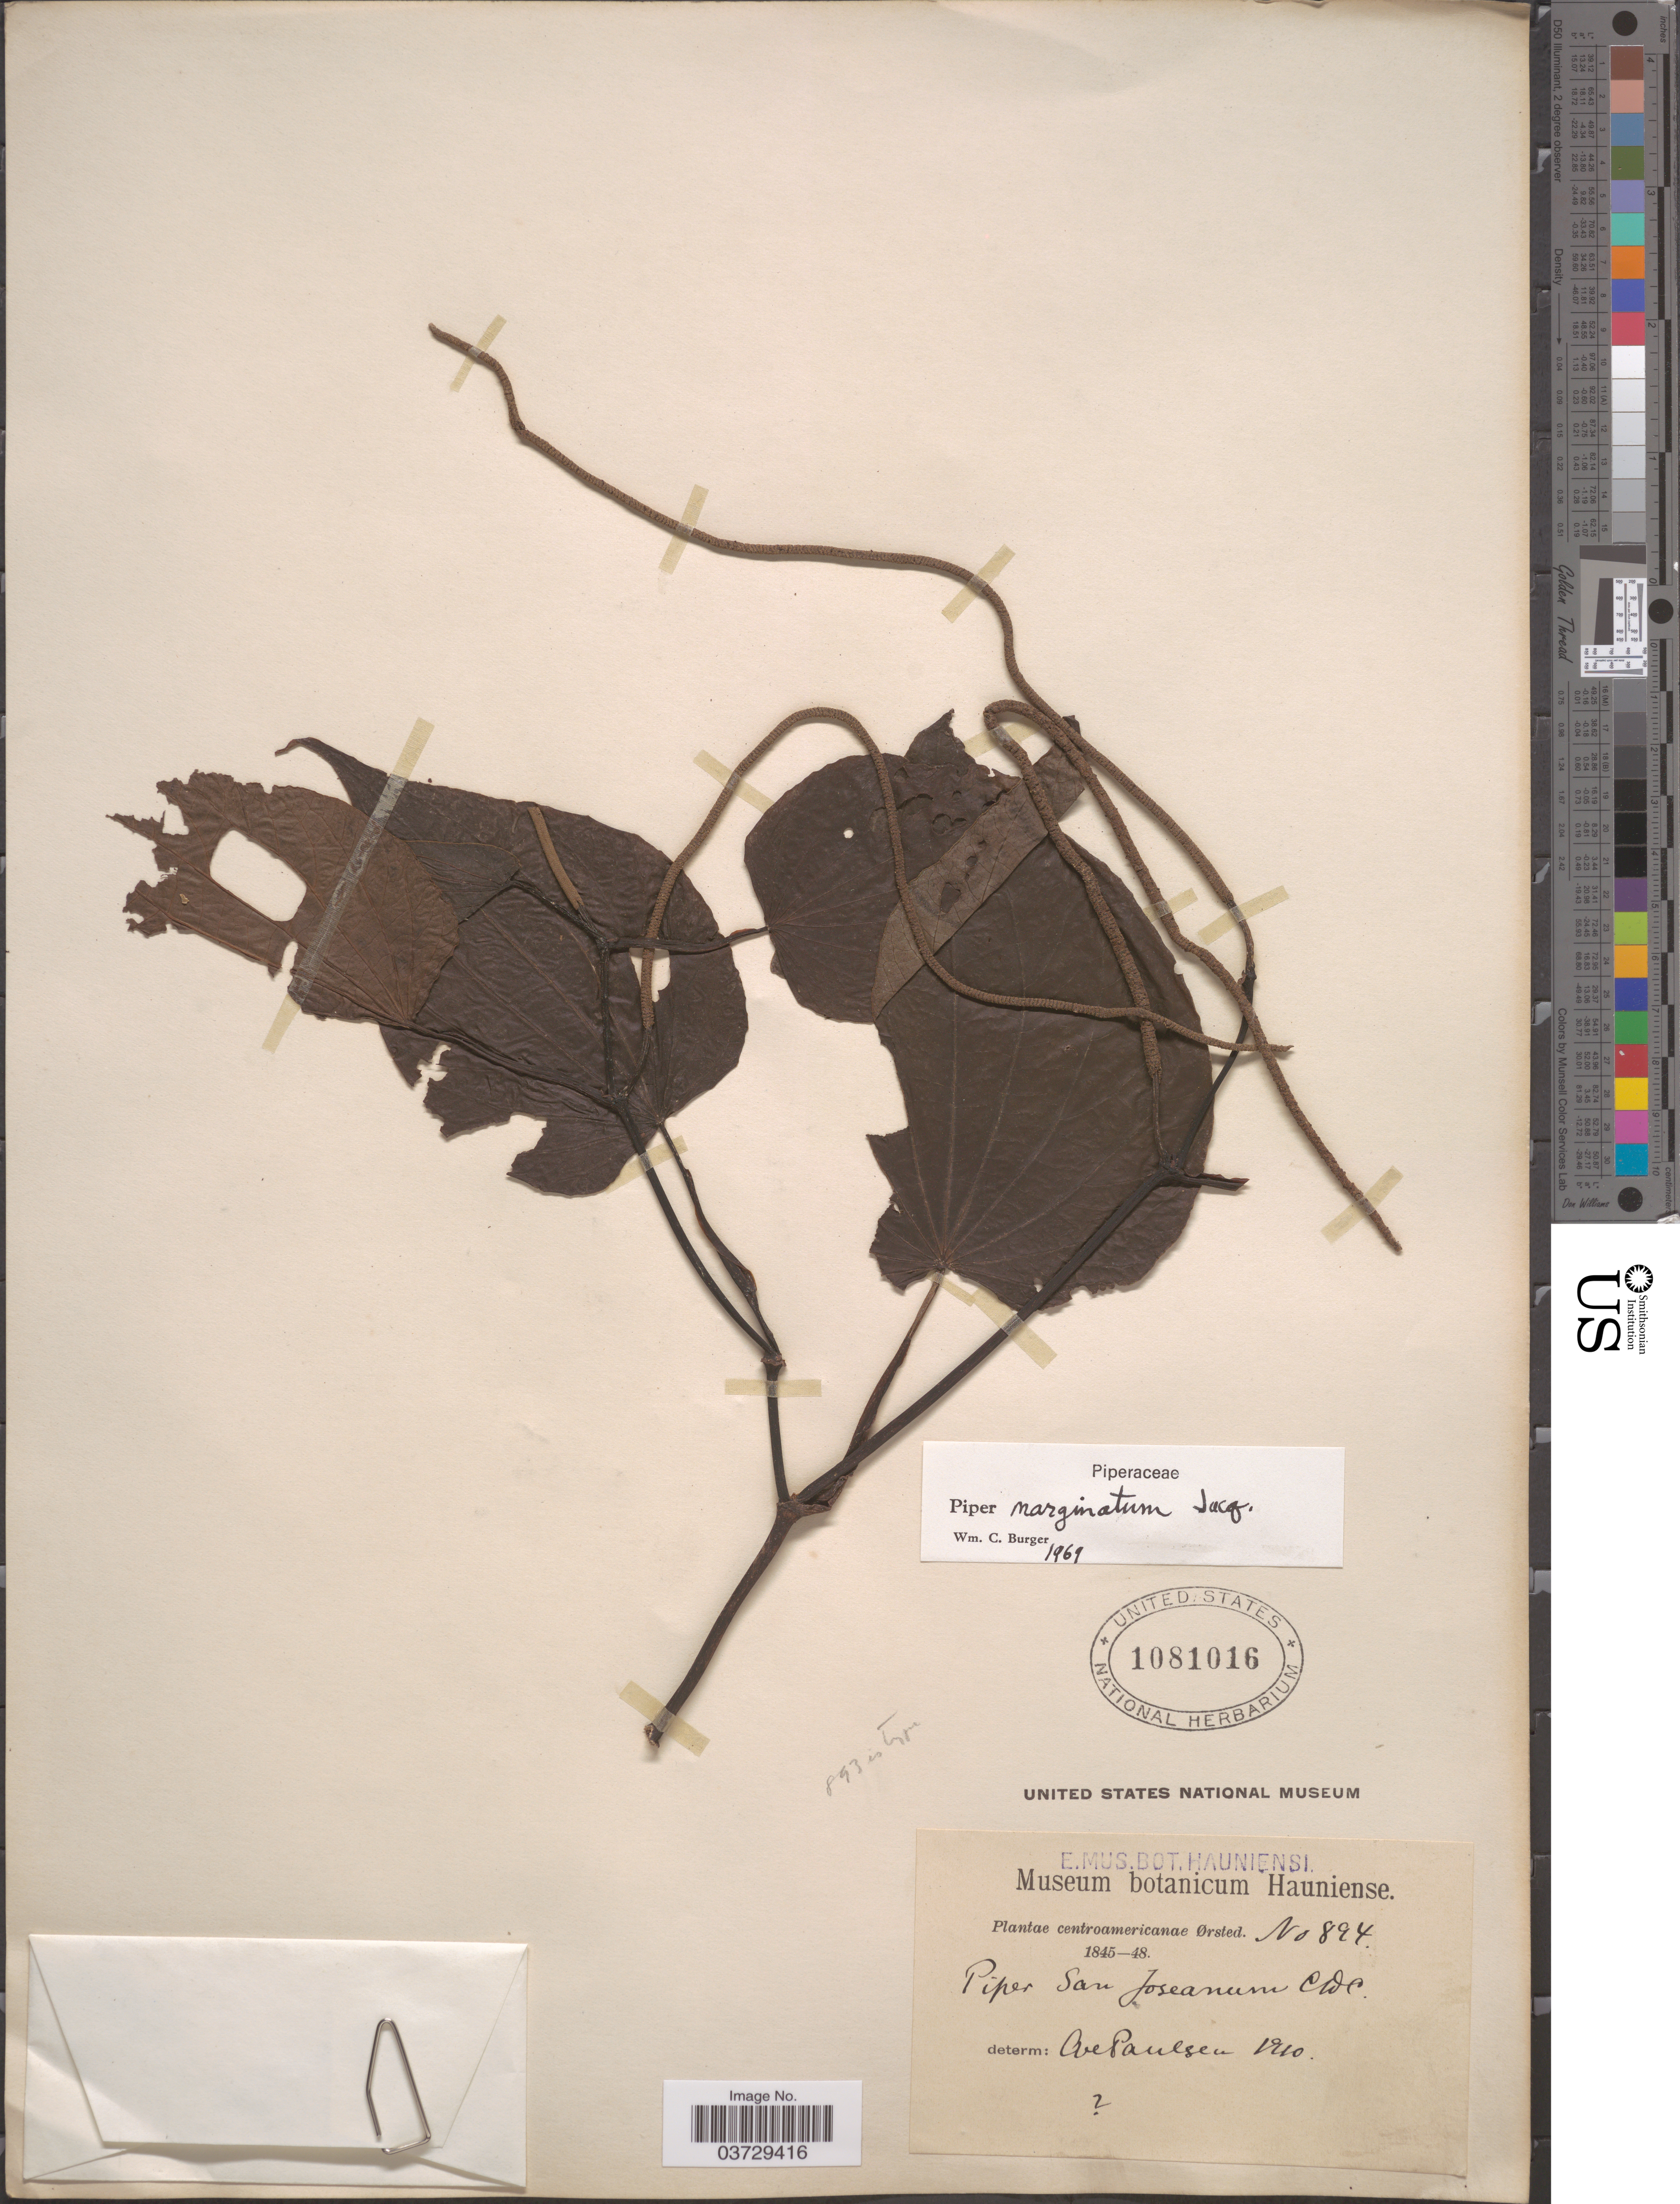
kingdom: Plantae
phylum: Tracheophyta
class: Magnoliopsida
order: Piperales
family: Piperaceae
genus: Piper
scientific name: Piper marginatum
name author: Jacq.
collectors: Ørsted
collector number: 894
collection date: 1845/1848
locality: Centroamericanae.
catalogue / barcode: US 1081016